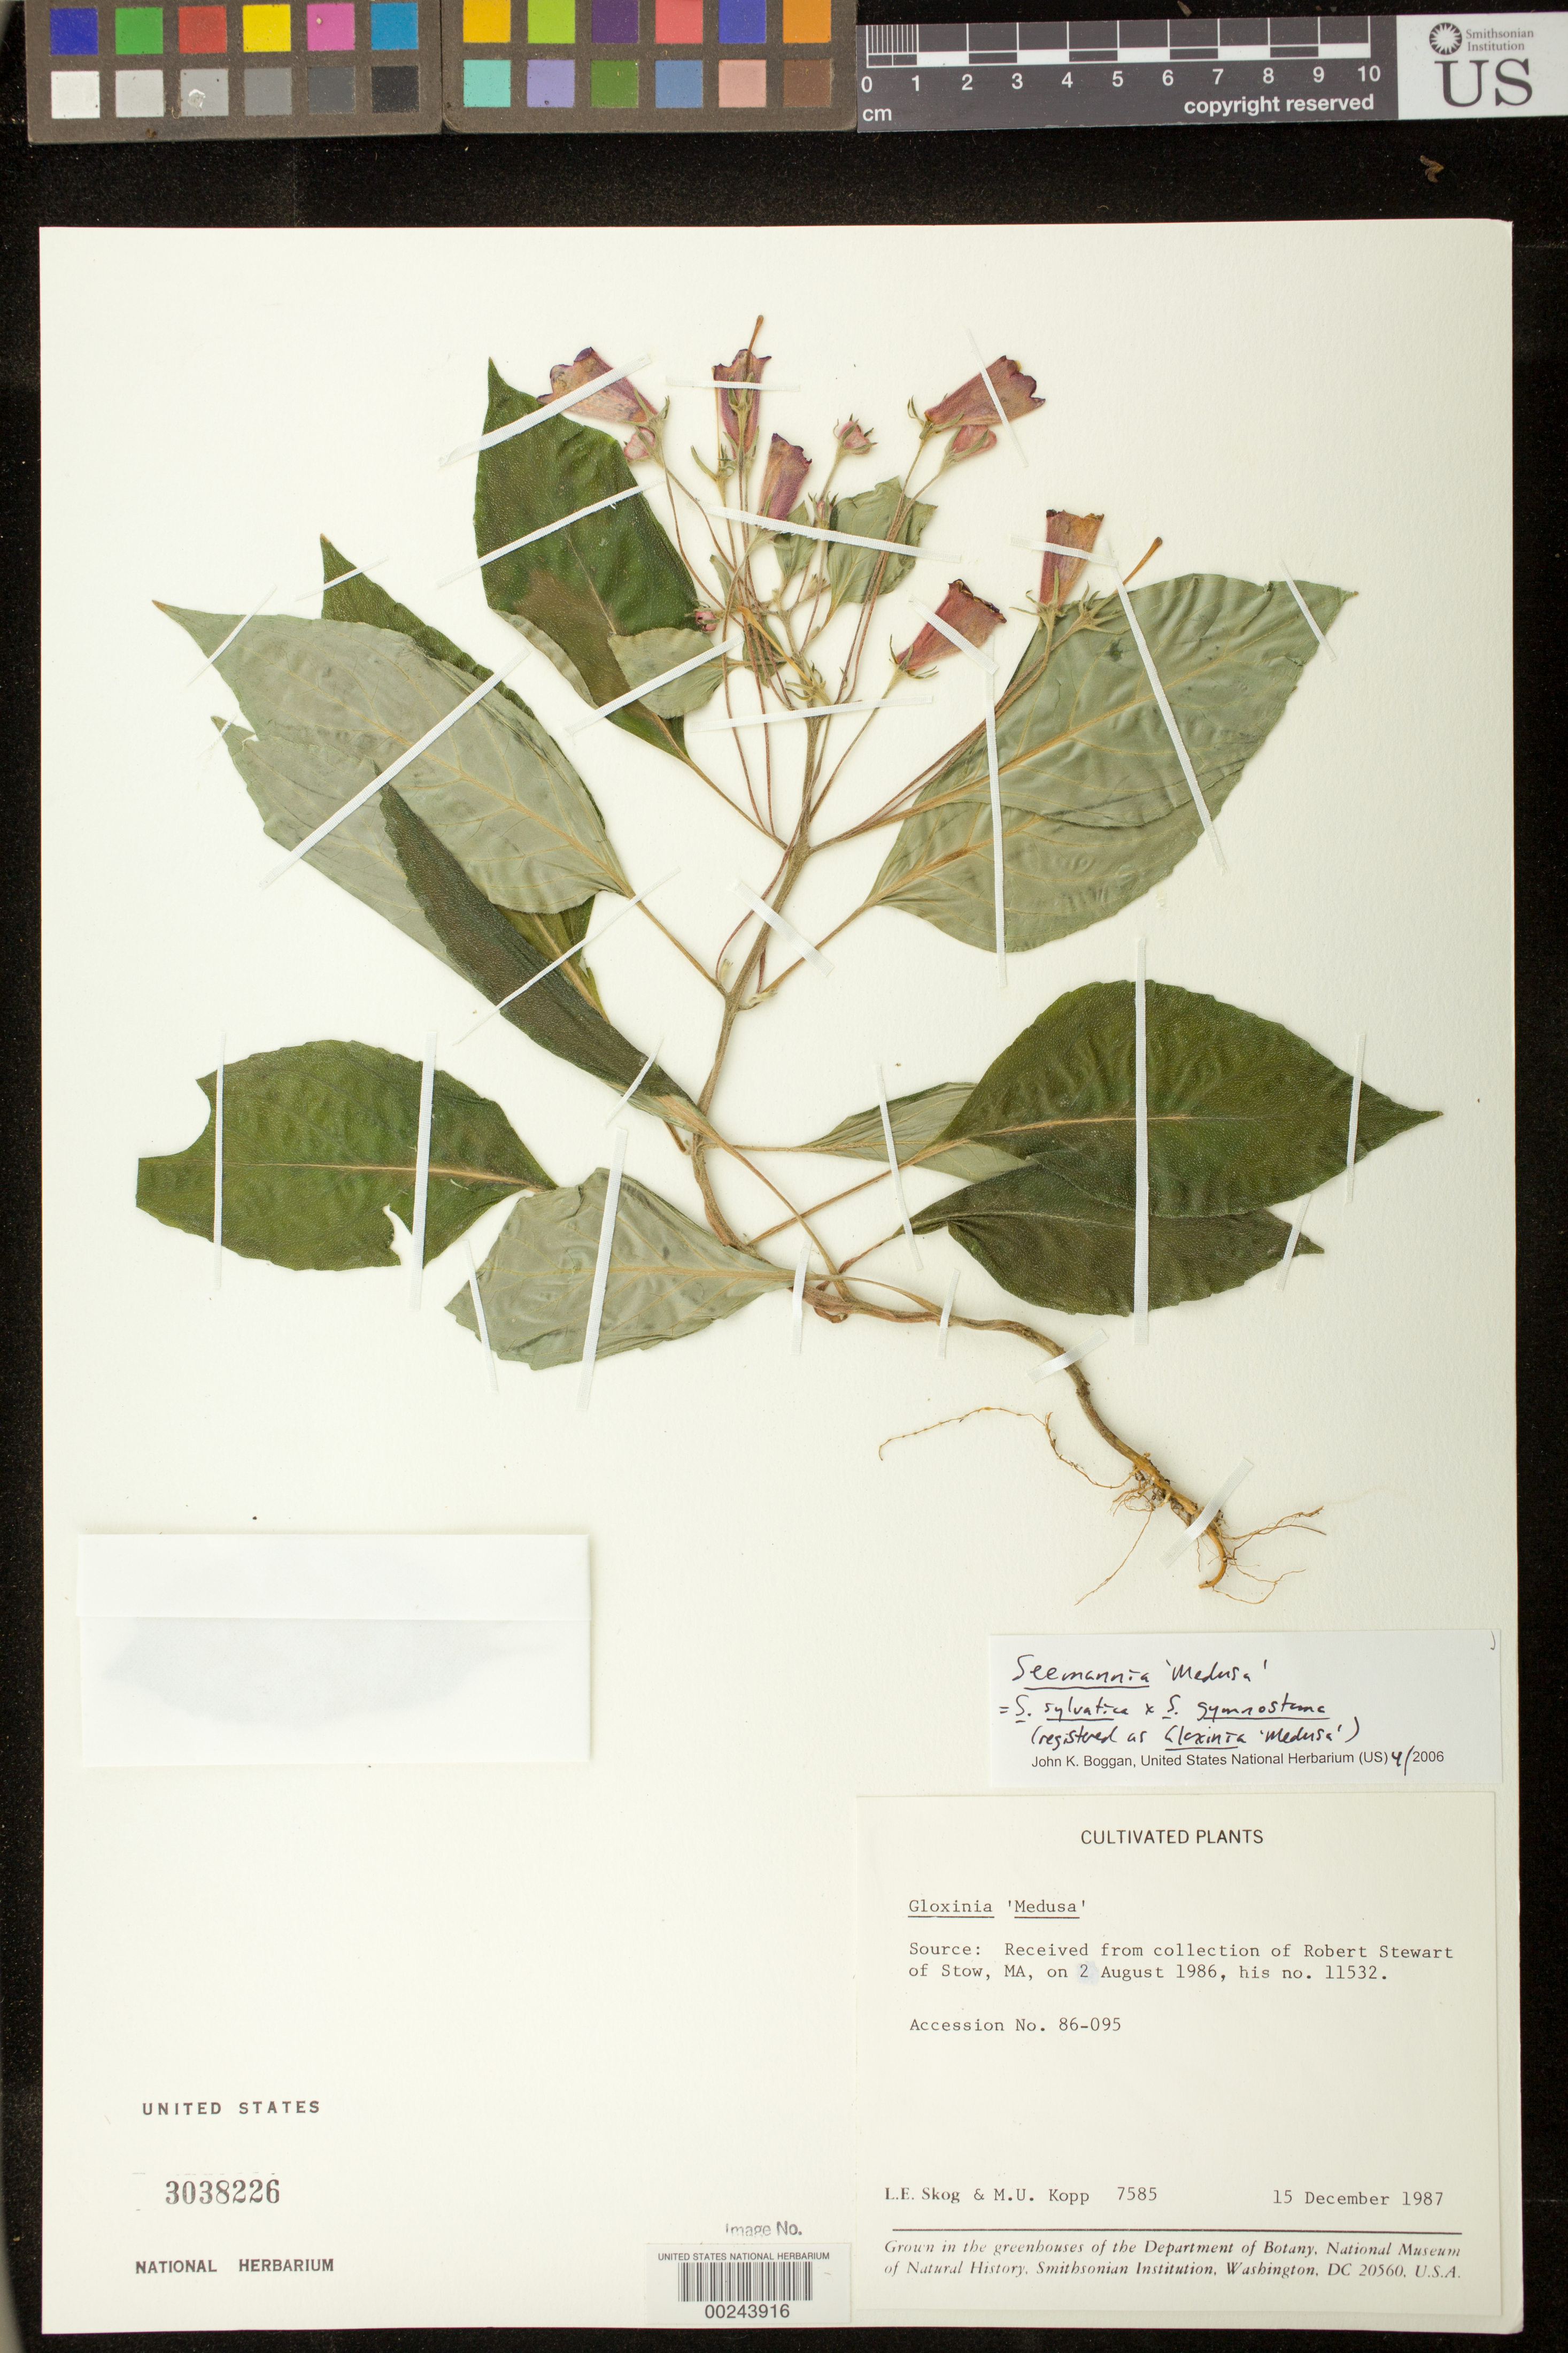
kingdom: Plantae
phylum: Tracheophyta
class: Magnoliopsida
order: Lamiales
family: Gesneriaceae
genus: Seemannia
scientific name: Seemannia 'Medusa'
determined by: Boggan, J. K., (US), NMNH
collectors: L. E. Skog & M. U. Kopp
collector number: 7585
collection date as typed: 15 Dec 1987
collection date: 1987-12-15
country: United States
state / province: District of Columbia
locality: Greenhouses of the Dept. of Botany, National Museum of Natural History, Smithsonian Institution, Washington, DC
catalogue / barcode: US 3038226